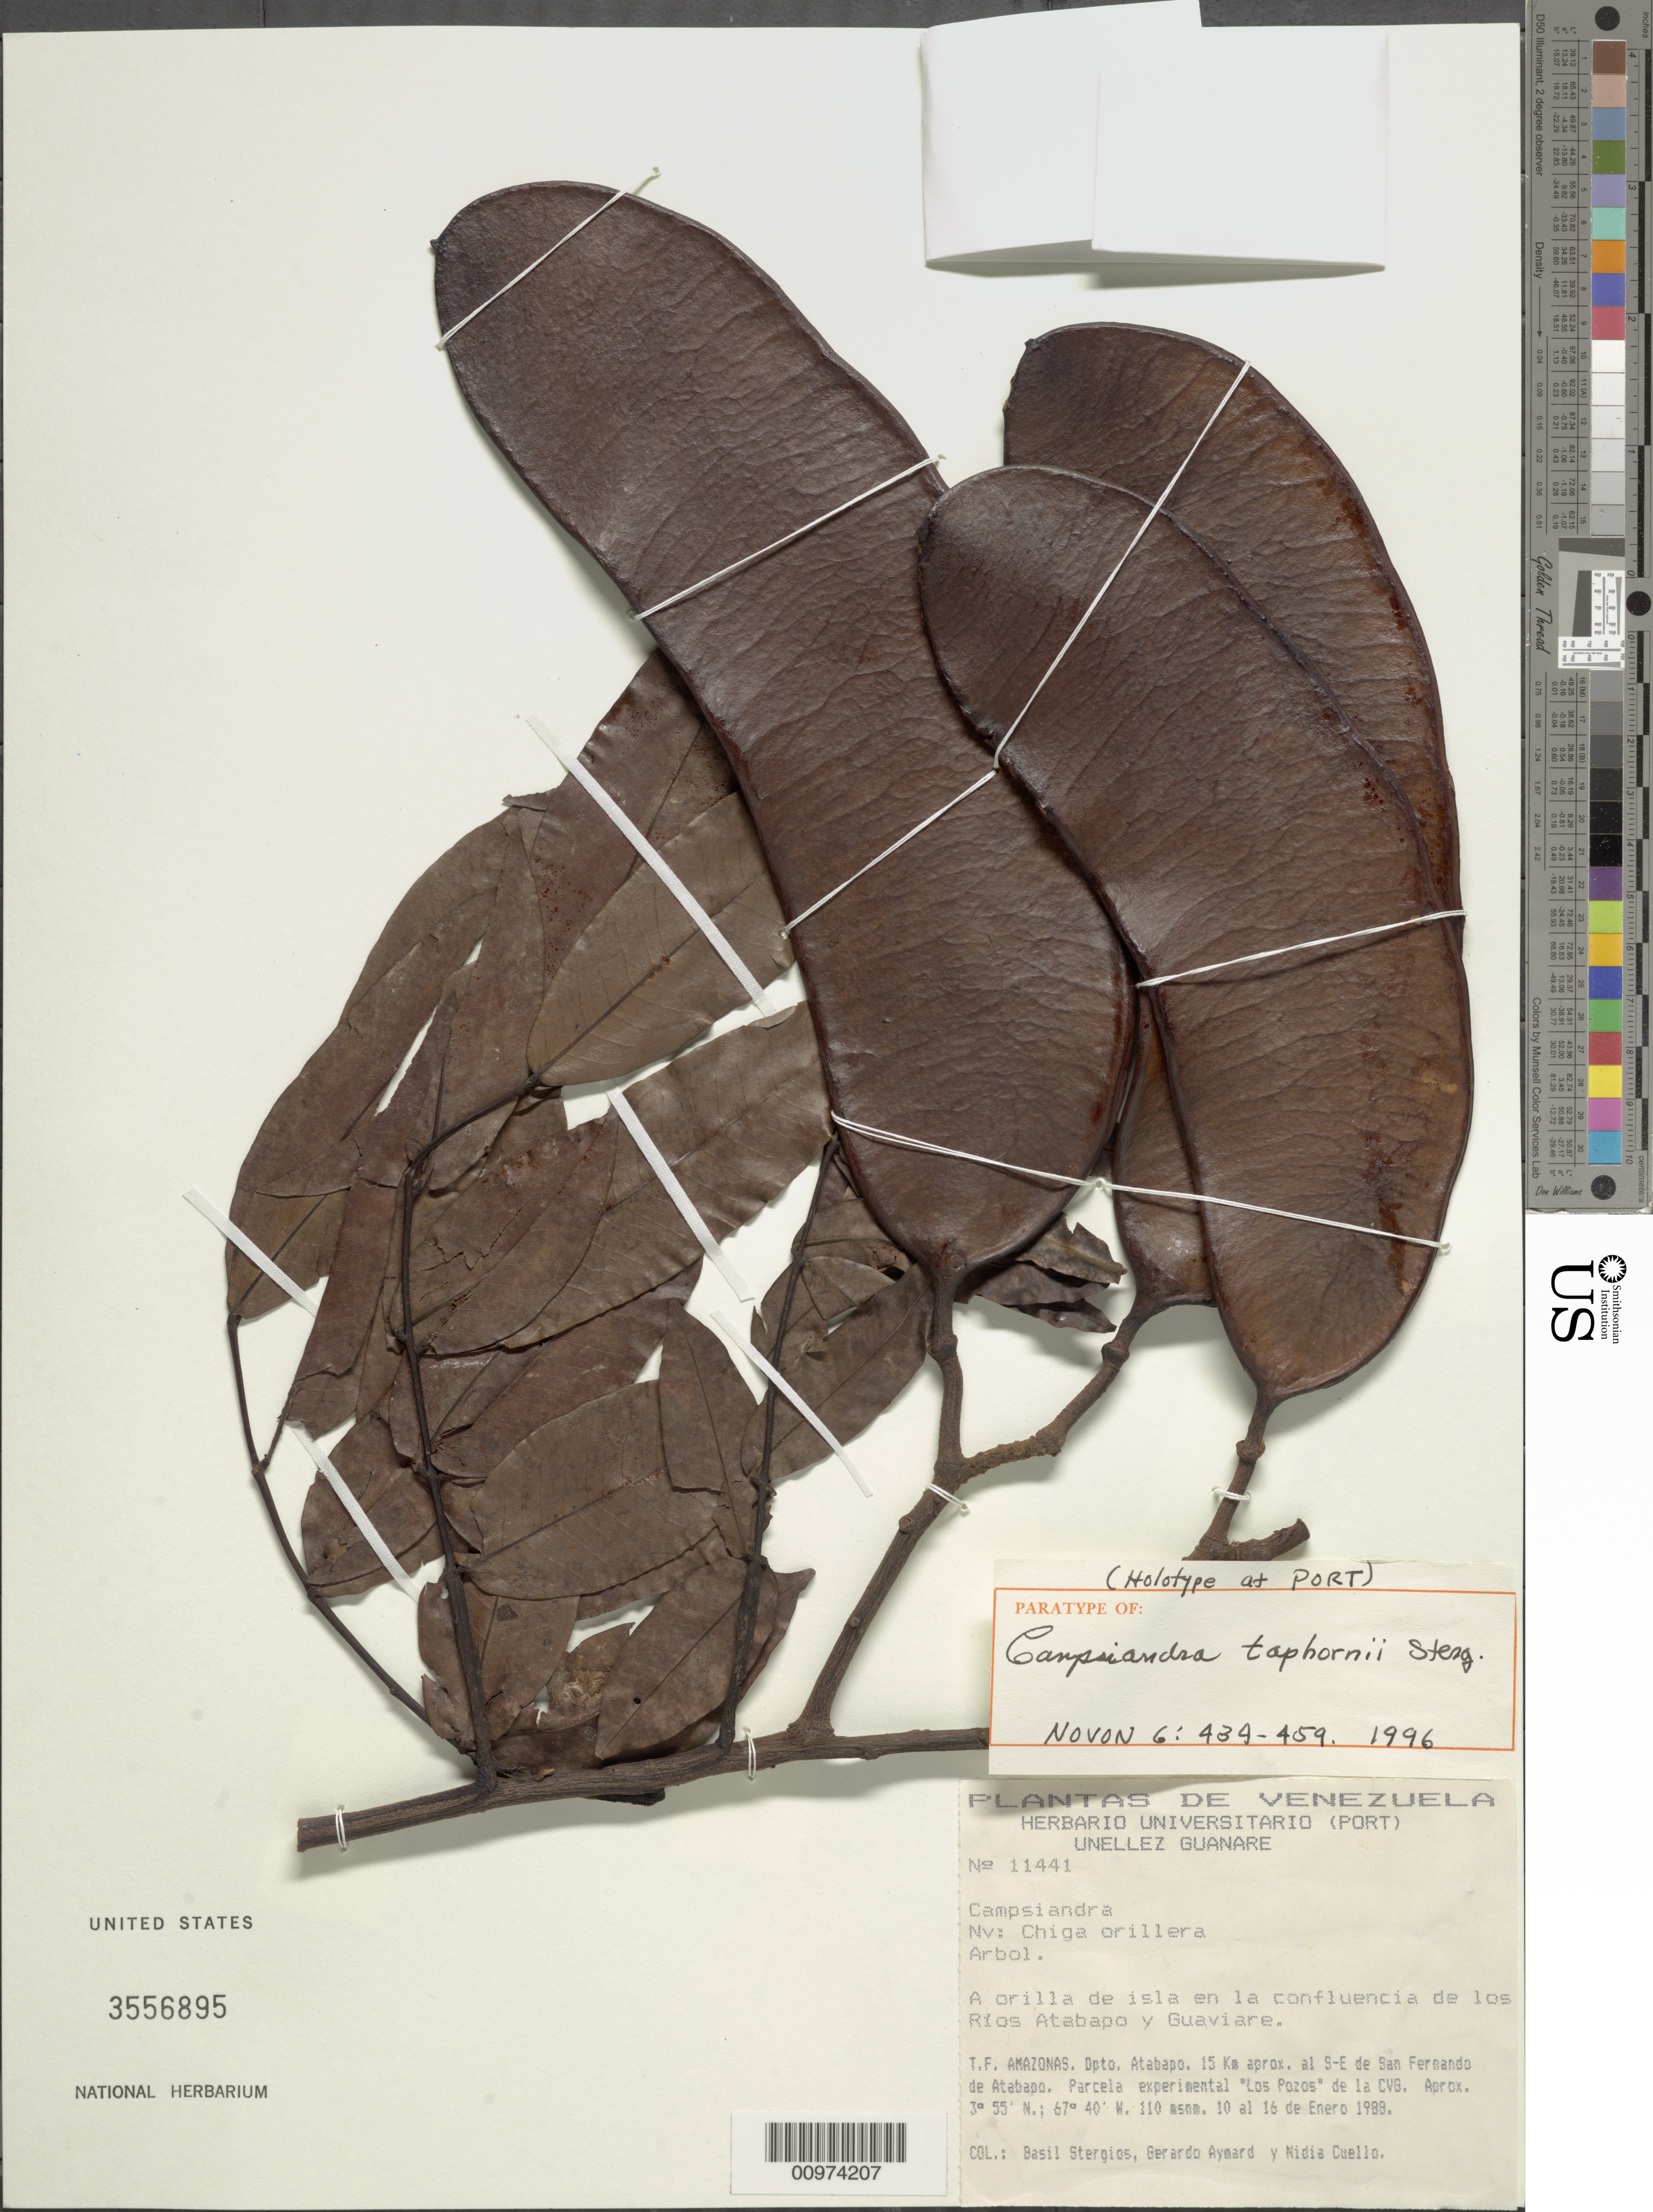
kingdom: Plantae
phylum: Tracheophyta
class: Magnoliopsida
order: Fabales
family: Fabaceae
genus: Campsiandra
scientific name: Campsiandra taphornii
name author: Ster.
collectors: B. G. Stergios, G. A. Aymard & N. L. Cuello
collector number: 11441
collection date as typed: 10-Jan-88 to 16-Jan-88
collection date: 1988-01-10/1988-01-16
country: Venezuela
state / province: Amazonas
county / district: Atabapo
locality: San Fernando de Atabapo, 15 km al SE, en el sector "El Pozo"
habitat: Orilla del isla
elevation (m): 110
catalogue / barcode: US 3556895